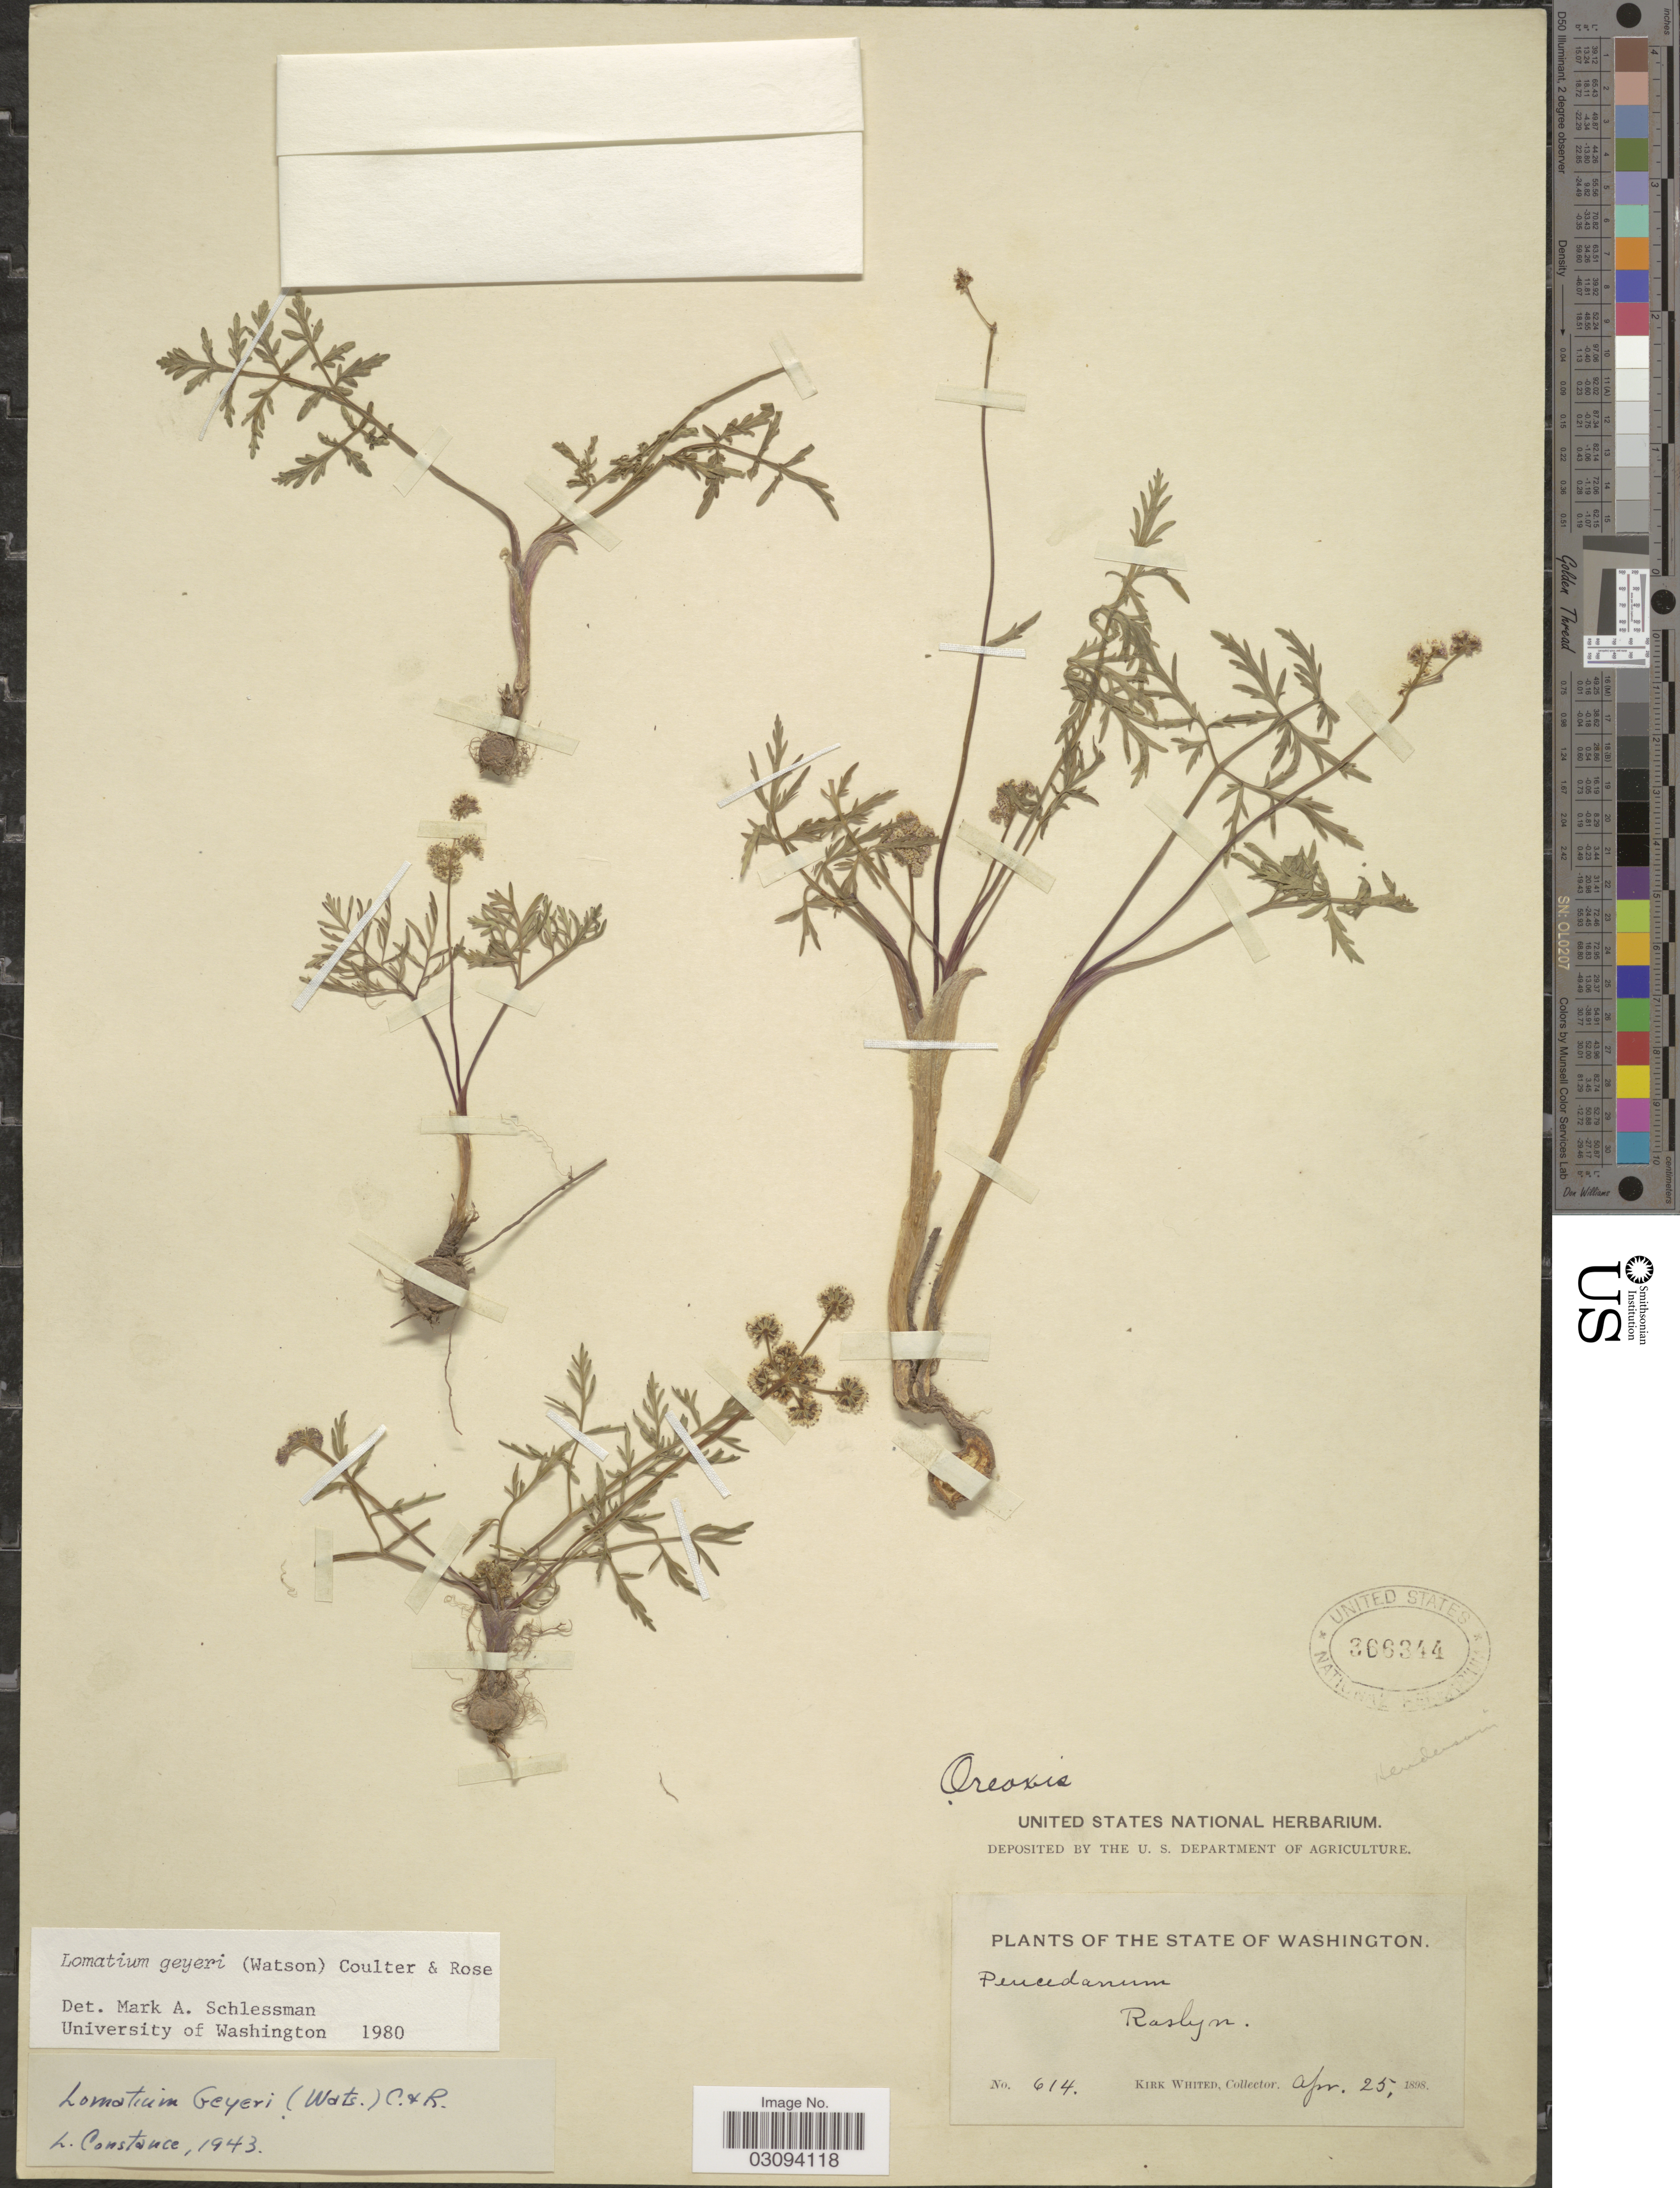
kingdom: Plantae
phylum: Tracheophyta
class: Magnoliopsida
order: Apiales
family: Apiaceae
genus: Lomatium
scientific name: Lomatium geyeri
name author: (S. Watson) J.M. Coult. & Rose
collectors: K. Whited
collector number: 614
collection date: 1898-04-25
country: United States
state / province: Washington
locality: Roslyn.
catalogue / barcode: US 366344